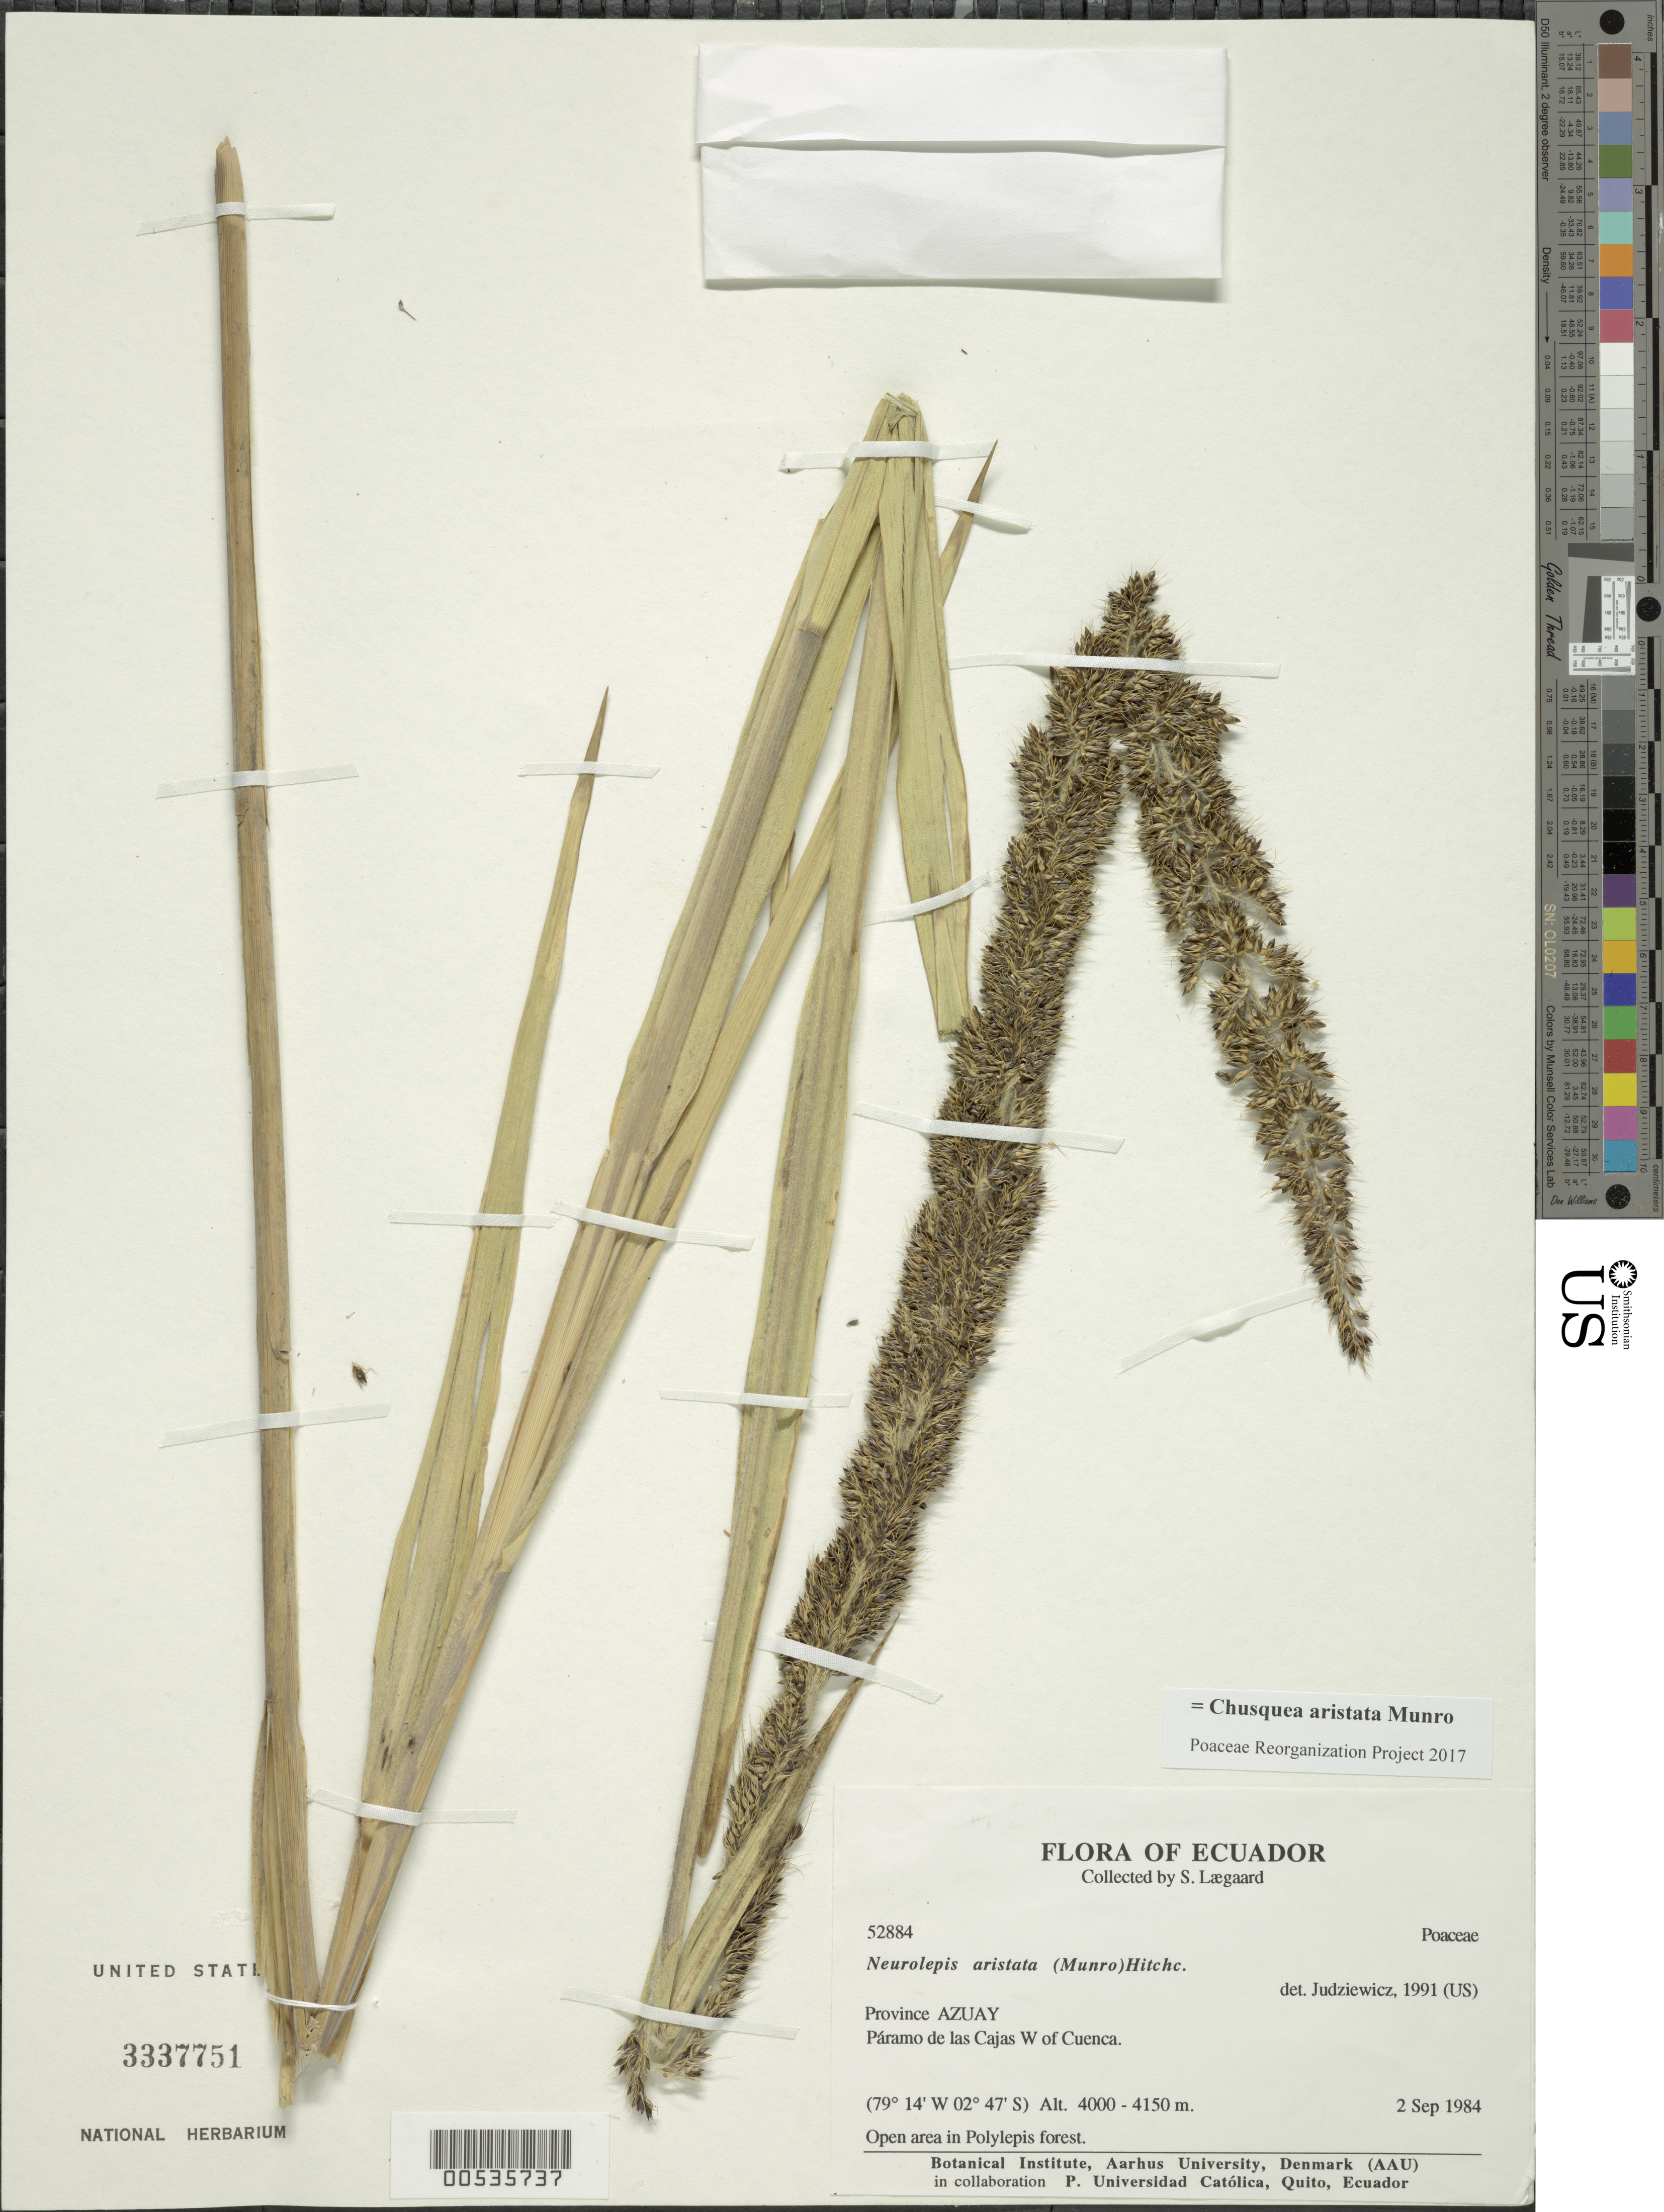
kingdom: Plantae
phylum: Tracheophyta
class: Liliopsida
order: Poales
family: Poaceae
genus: Chusquea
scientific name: Chusquea aristata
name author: Munro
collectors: S. Lægaard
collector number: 52884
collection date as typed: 02 Sep 1984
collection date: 1984-09-02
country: Ecuador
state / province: Azuay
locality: Paramo de las Cajas W of Cuenca.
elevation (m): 4000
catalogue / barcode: US 3337751